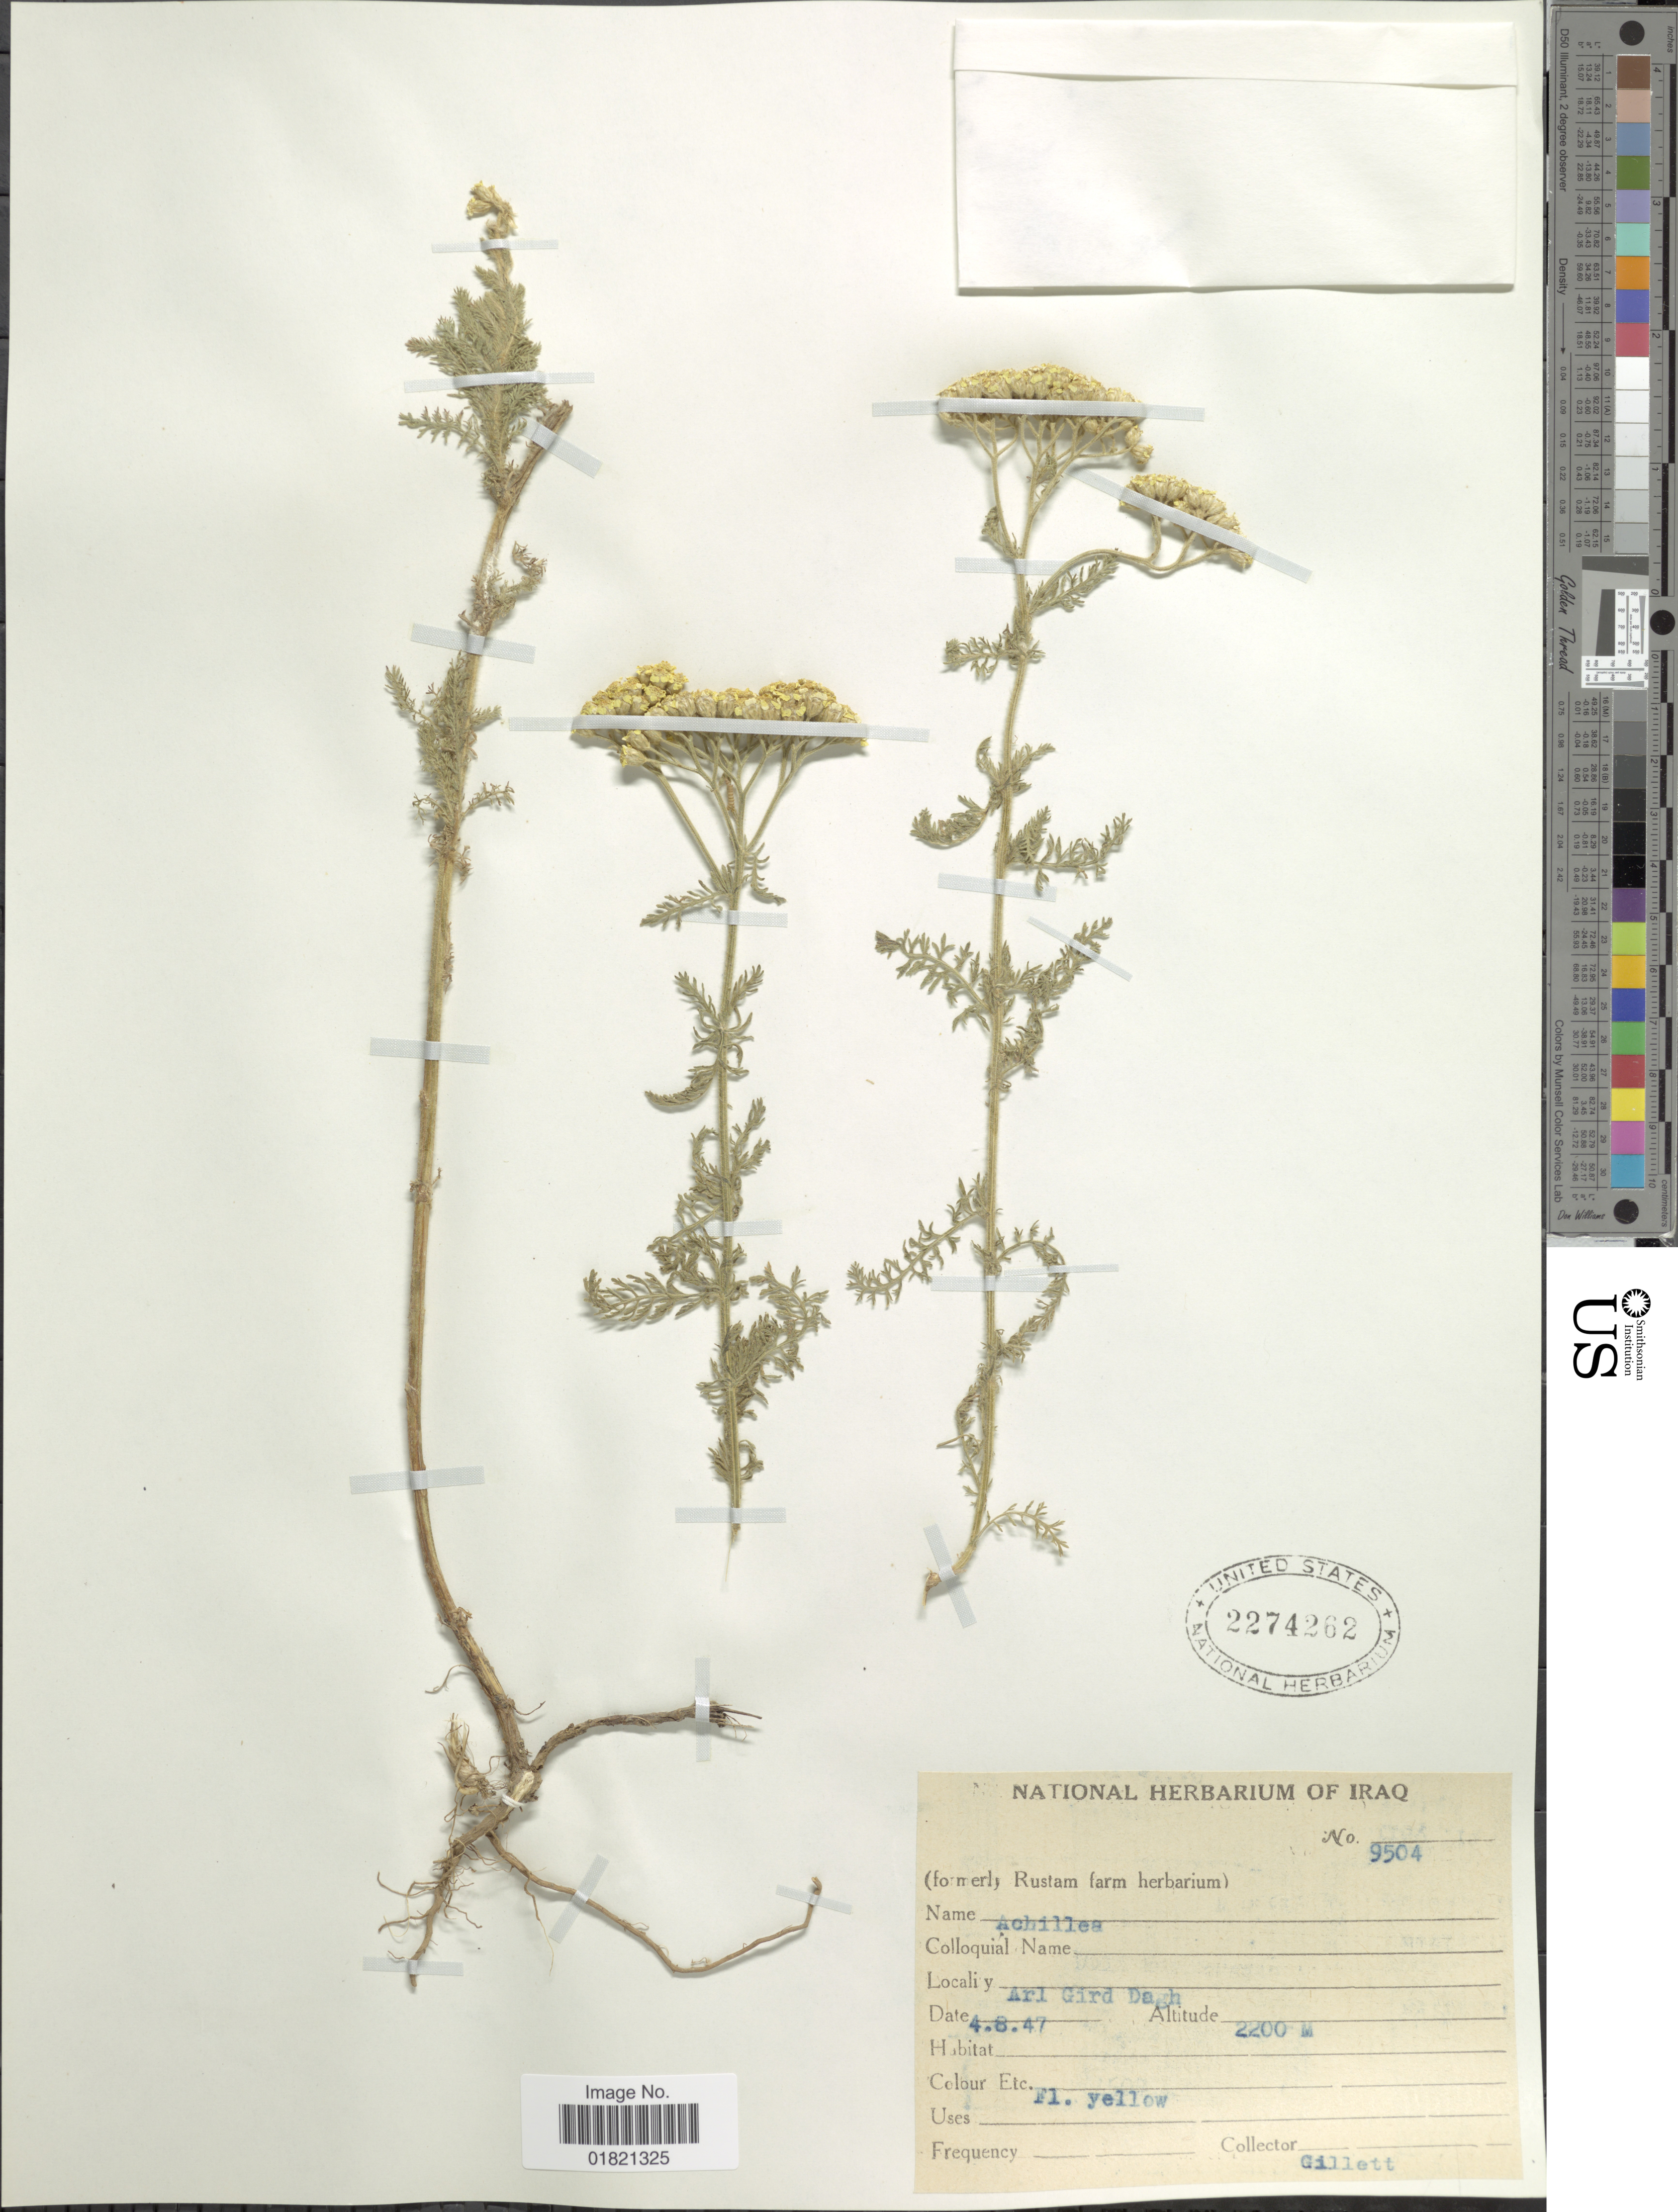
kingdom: Plantae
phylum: Tracheophyta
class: Magnoliopsida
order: Asterales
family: Asteraceae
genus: Achillea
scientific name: Achillea sp.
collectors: Gillett, --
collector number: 9504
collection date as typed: Transcribed d/m/y: 4/8/47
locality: Arl Gird Dagh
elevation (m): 2200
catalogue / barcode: US 2274262